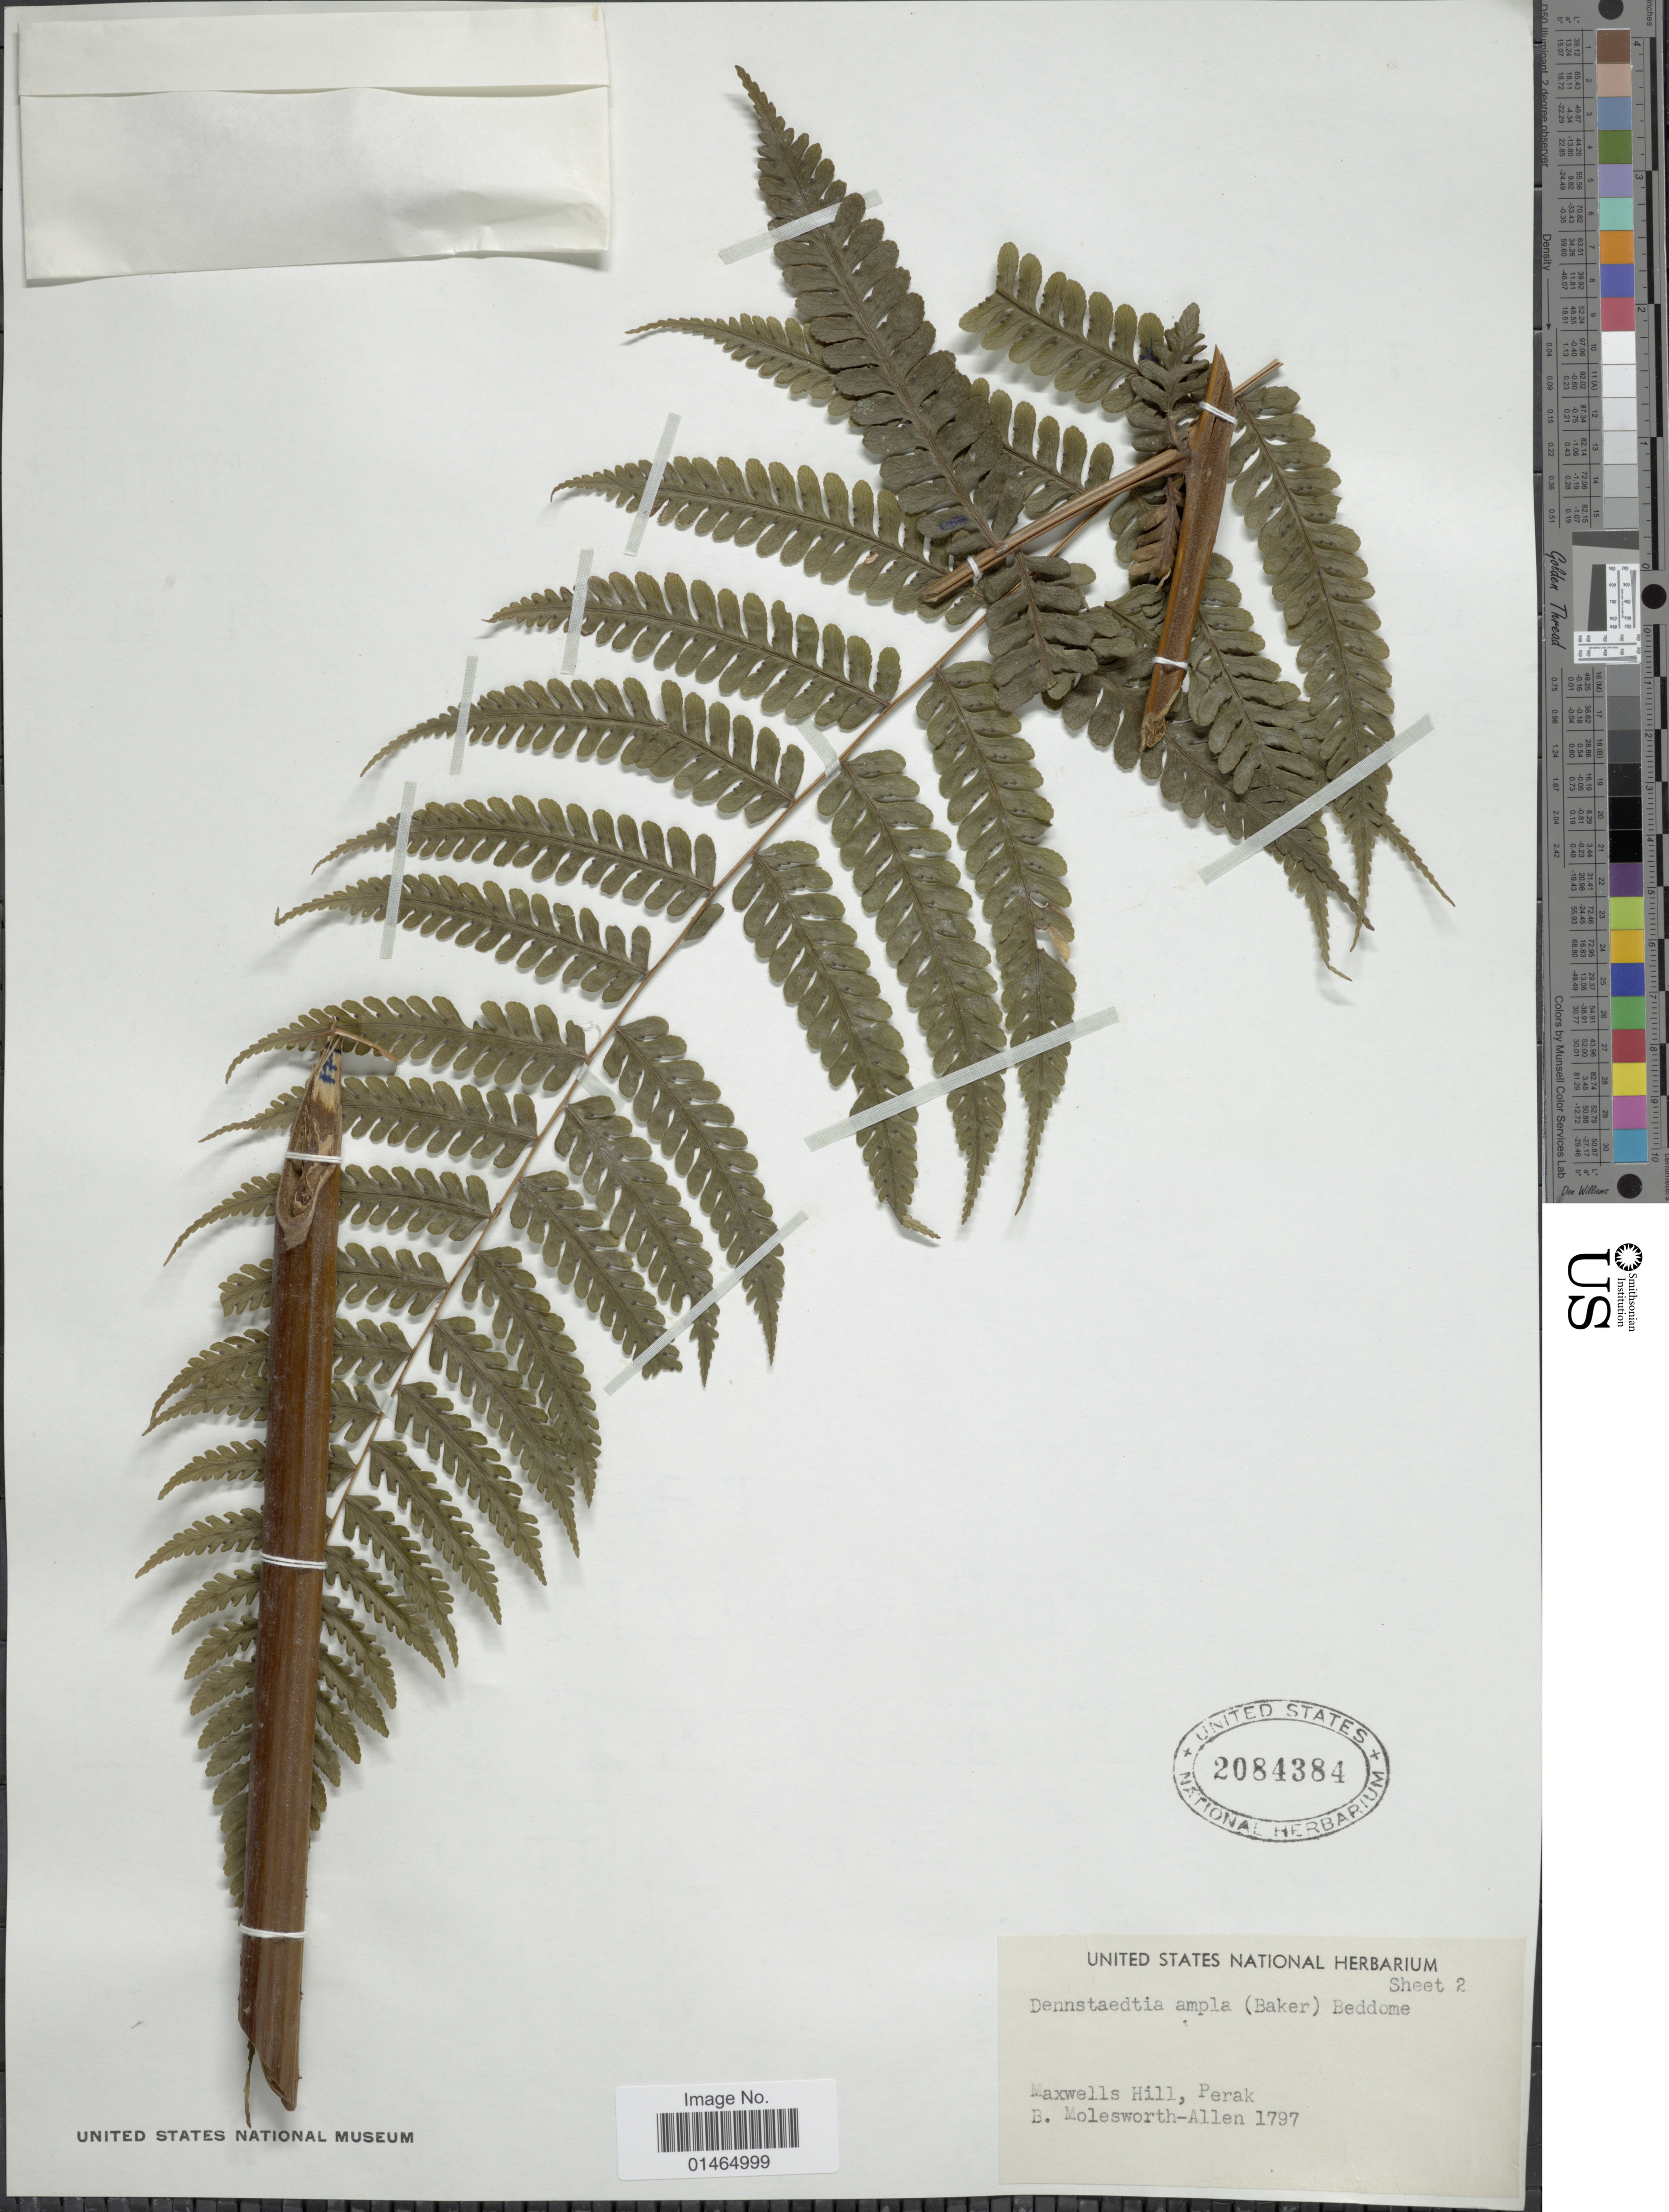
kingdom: Plantae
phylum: Tracheophyta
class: Polypodiopsida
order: Polypodiales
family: Dennstaedtiaceae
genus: Dennstaedtia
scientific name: Dennstaedtia ampla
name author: (Baker) Bedd.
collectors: B. E. G. Molesworth-Allen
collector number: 1797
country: Malaysia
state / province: Perak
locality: Maxwells Hills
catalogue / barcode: US 2084384